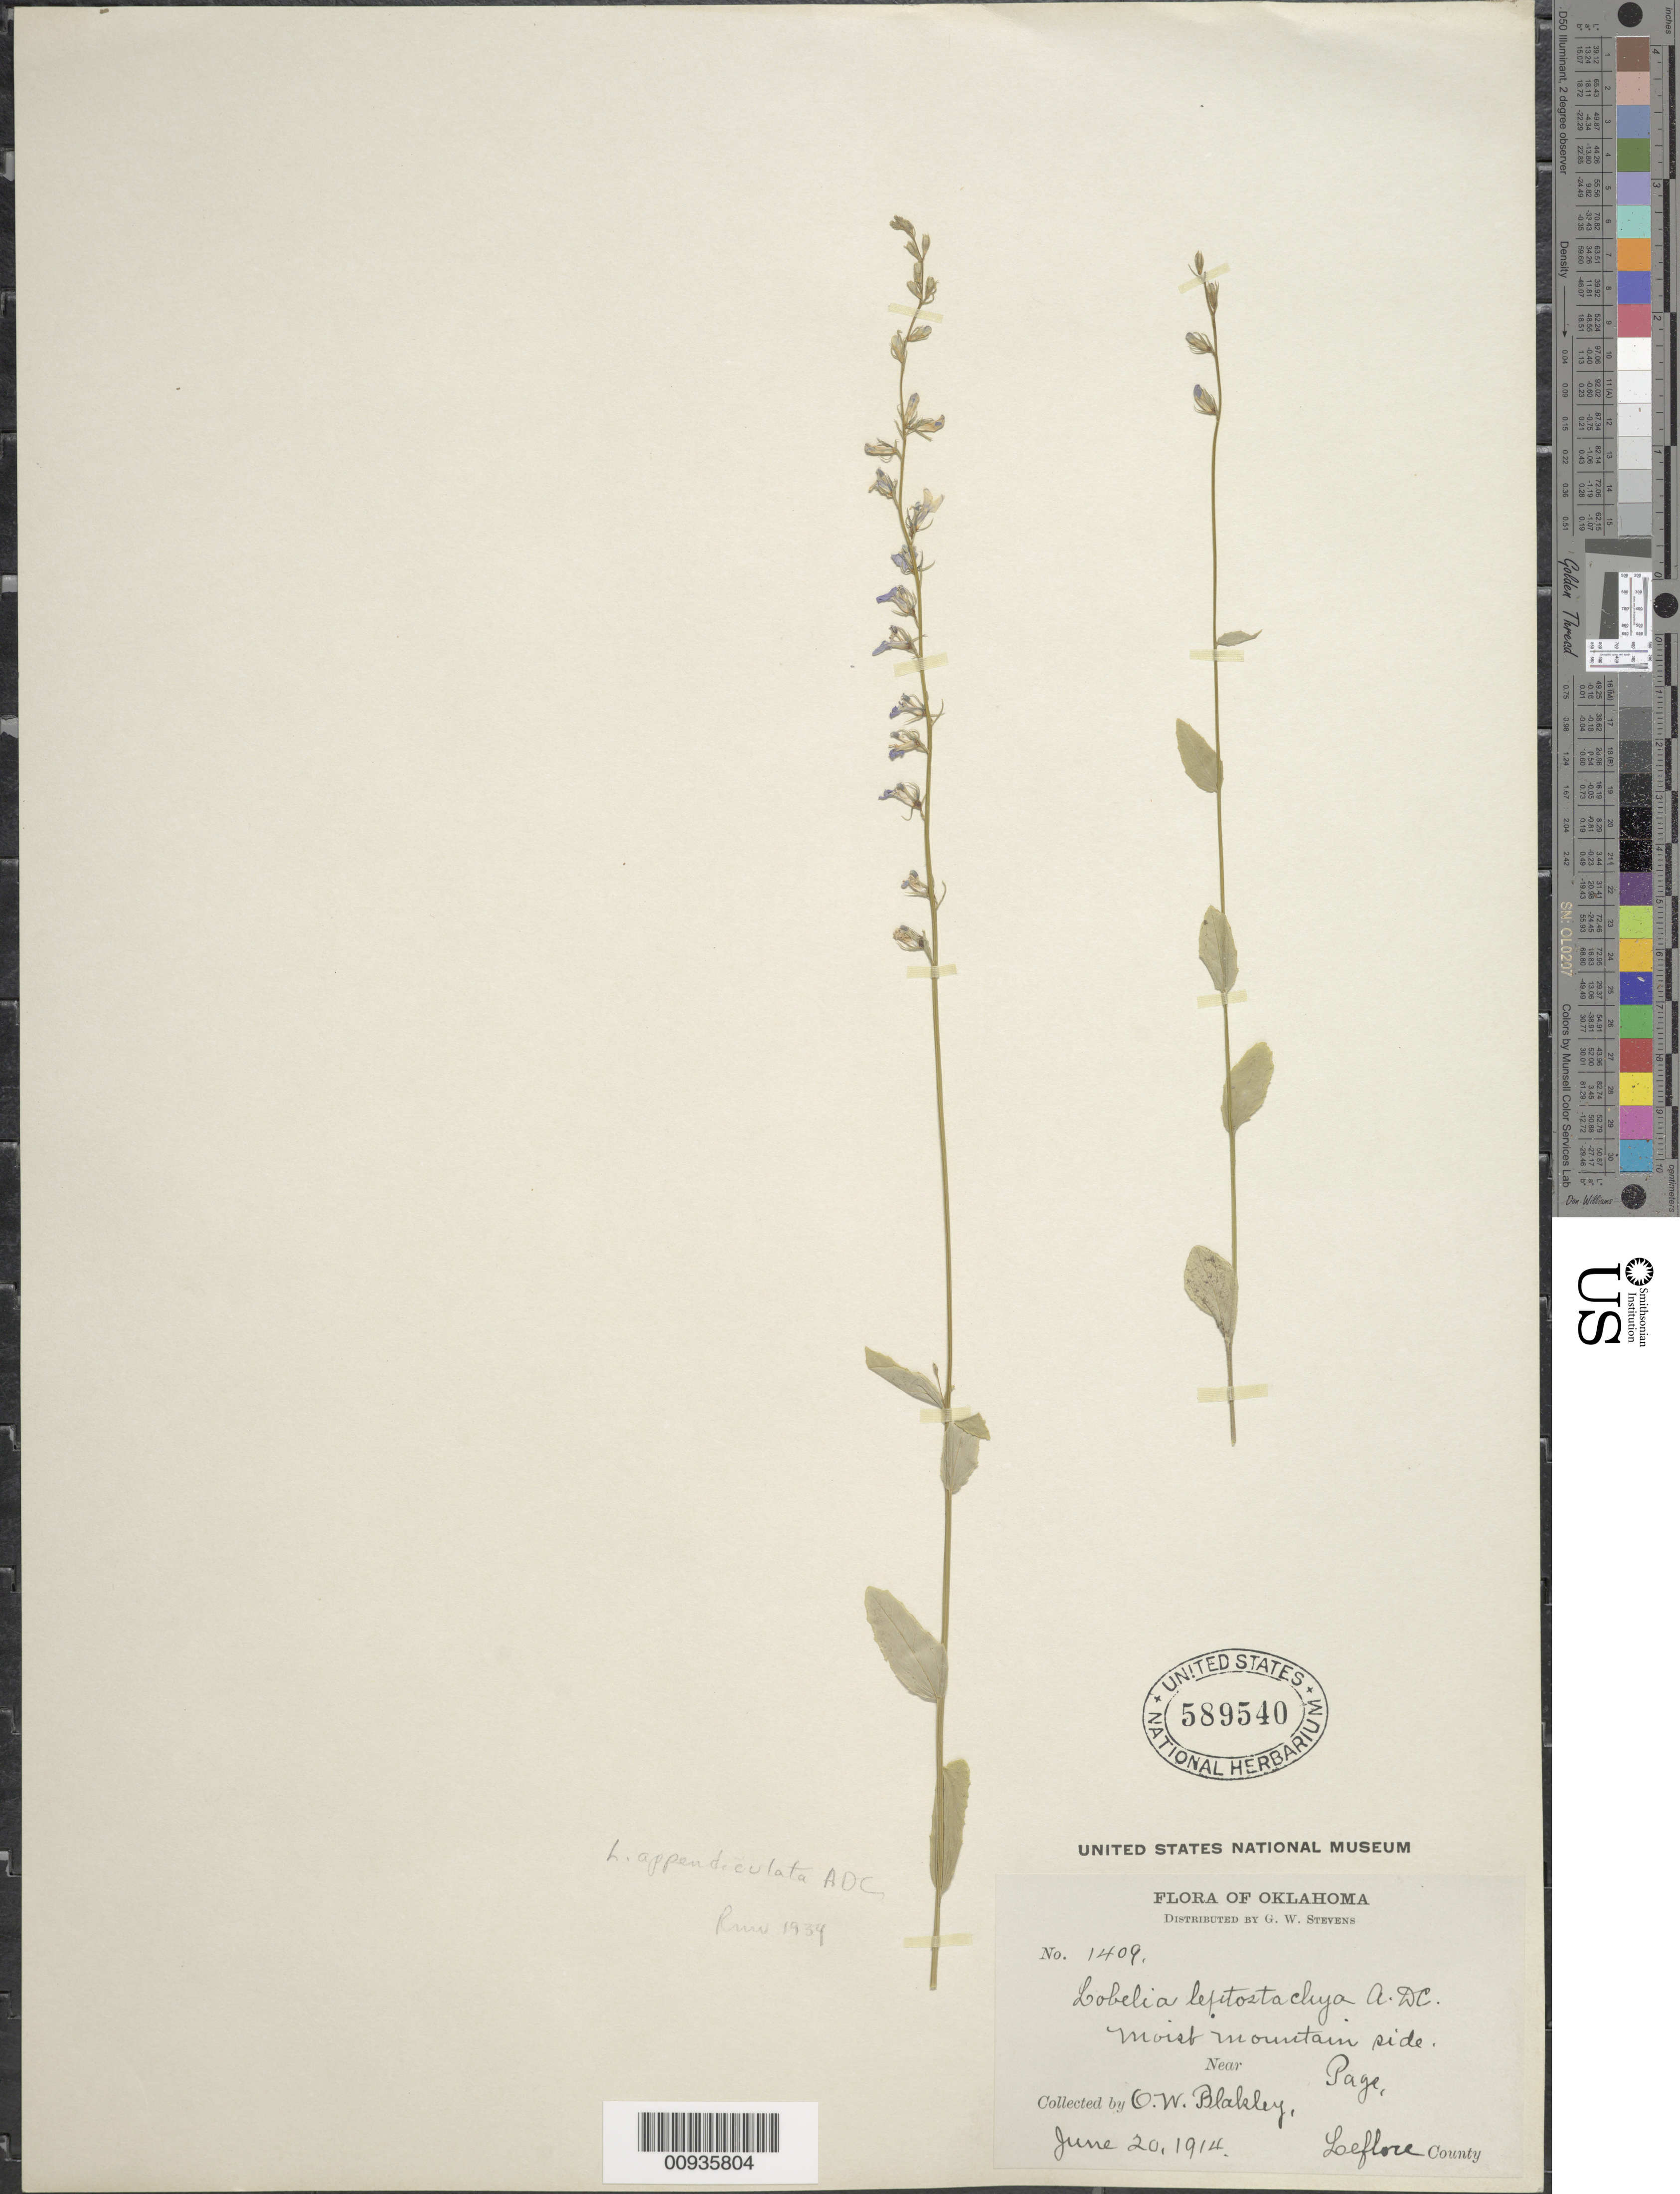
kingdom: Plantae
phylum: Tracheophyta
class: Magnoliopsida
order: Asterales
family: Campanulaceae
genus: Lobelia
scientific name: Lobelia appendiculata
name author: A. DC.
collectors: O. Blakley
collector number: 1409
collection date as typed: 20 Jun 1914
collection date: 1914-06-20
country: United States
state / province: Oklahoma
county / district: Le Flore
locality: Near Page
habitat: moist mountain side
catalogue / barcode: US 589540